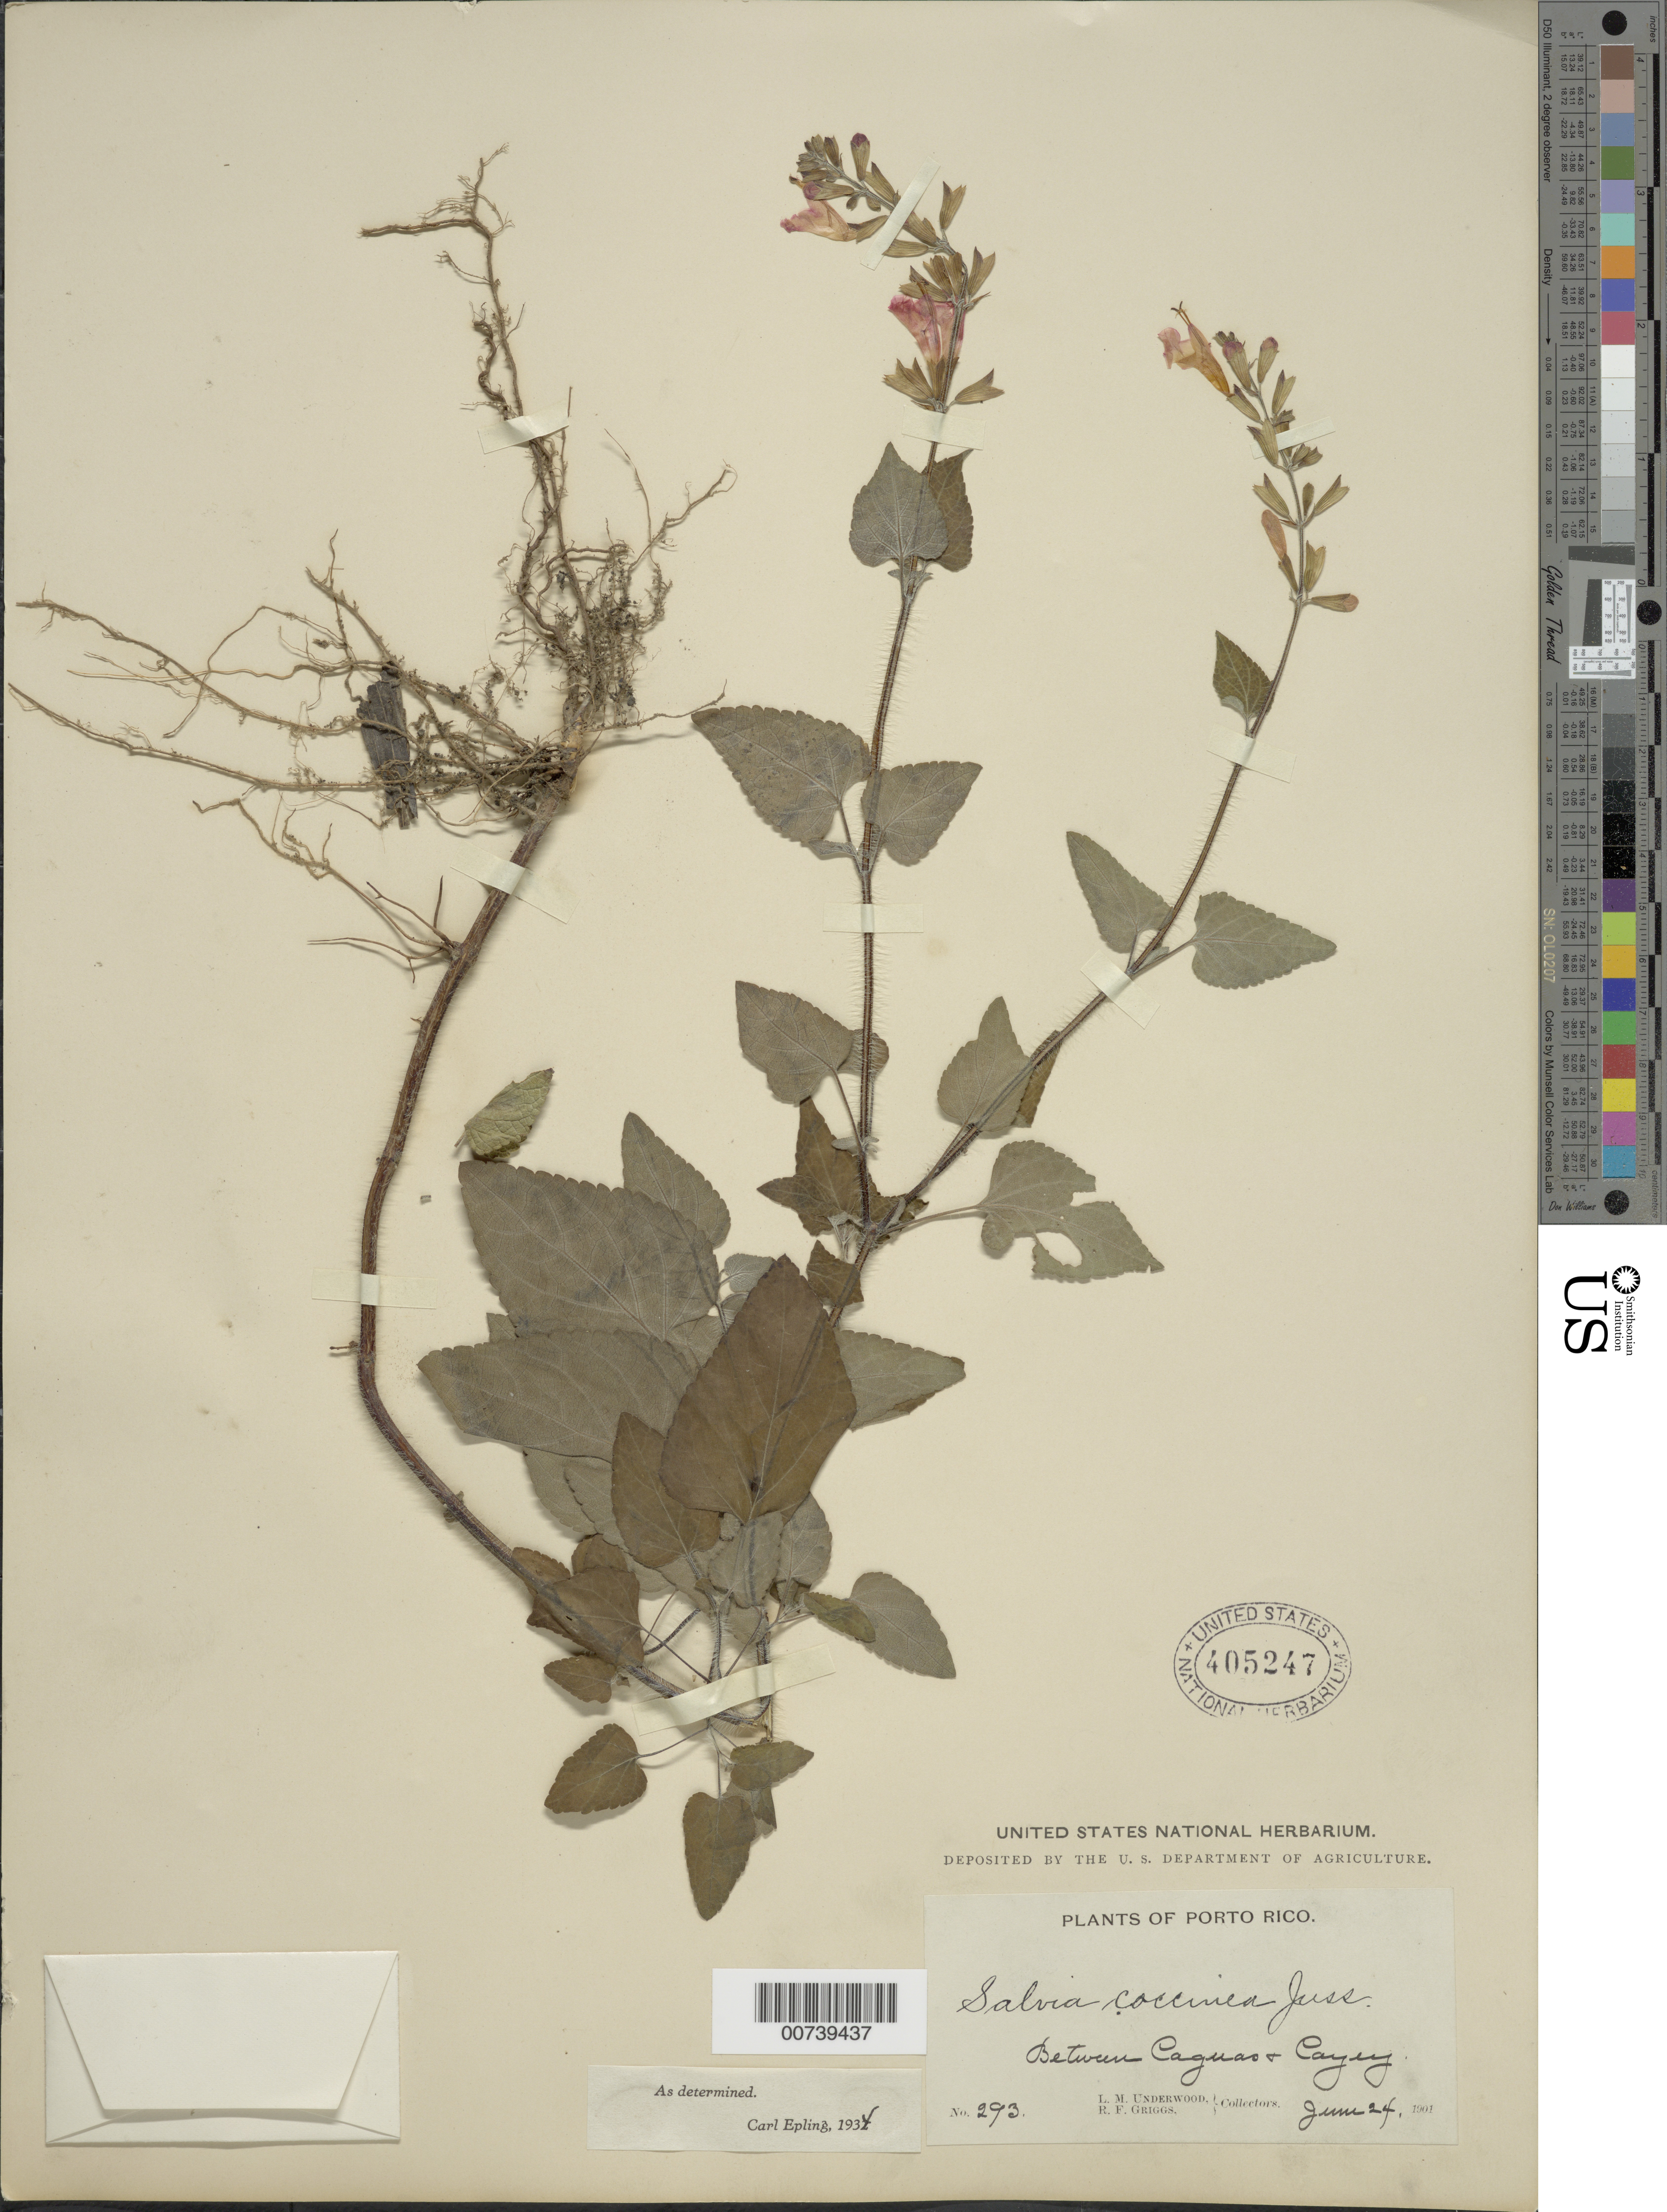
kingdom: Plantae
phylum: Tracheophyta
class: Magnoliopsida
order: Lamiales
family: Lamiaceae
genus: Salvia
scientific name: Salvia coccinea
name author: Buc'hoz ex Etl.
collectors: L. M. Underwood & R. F. Griggs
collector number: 293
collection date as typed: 24 Jun 1901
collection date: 1901-06-24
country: Puerto Rico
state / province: Caguas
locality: Between Caguas and Cayey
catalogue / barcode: US 405247